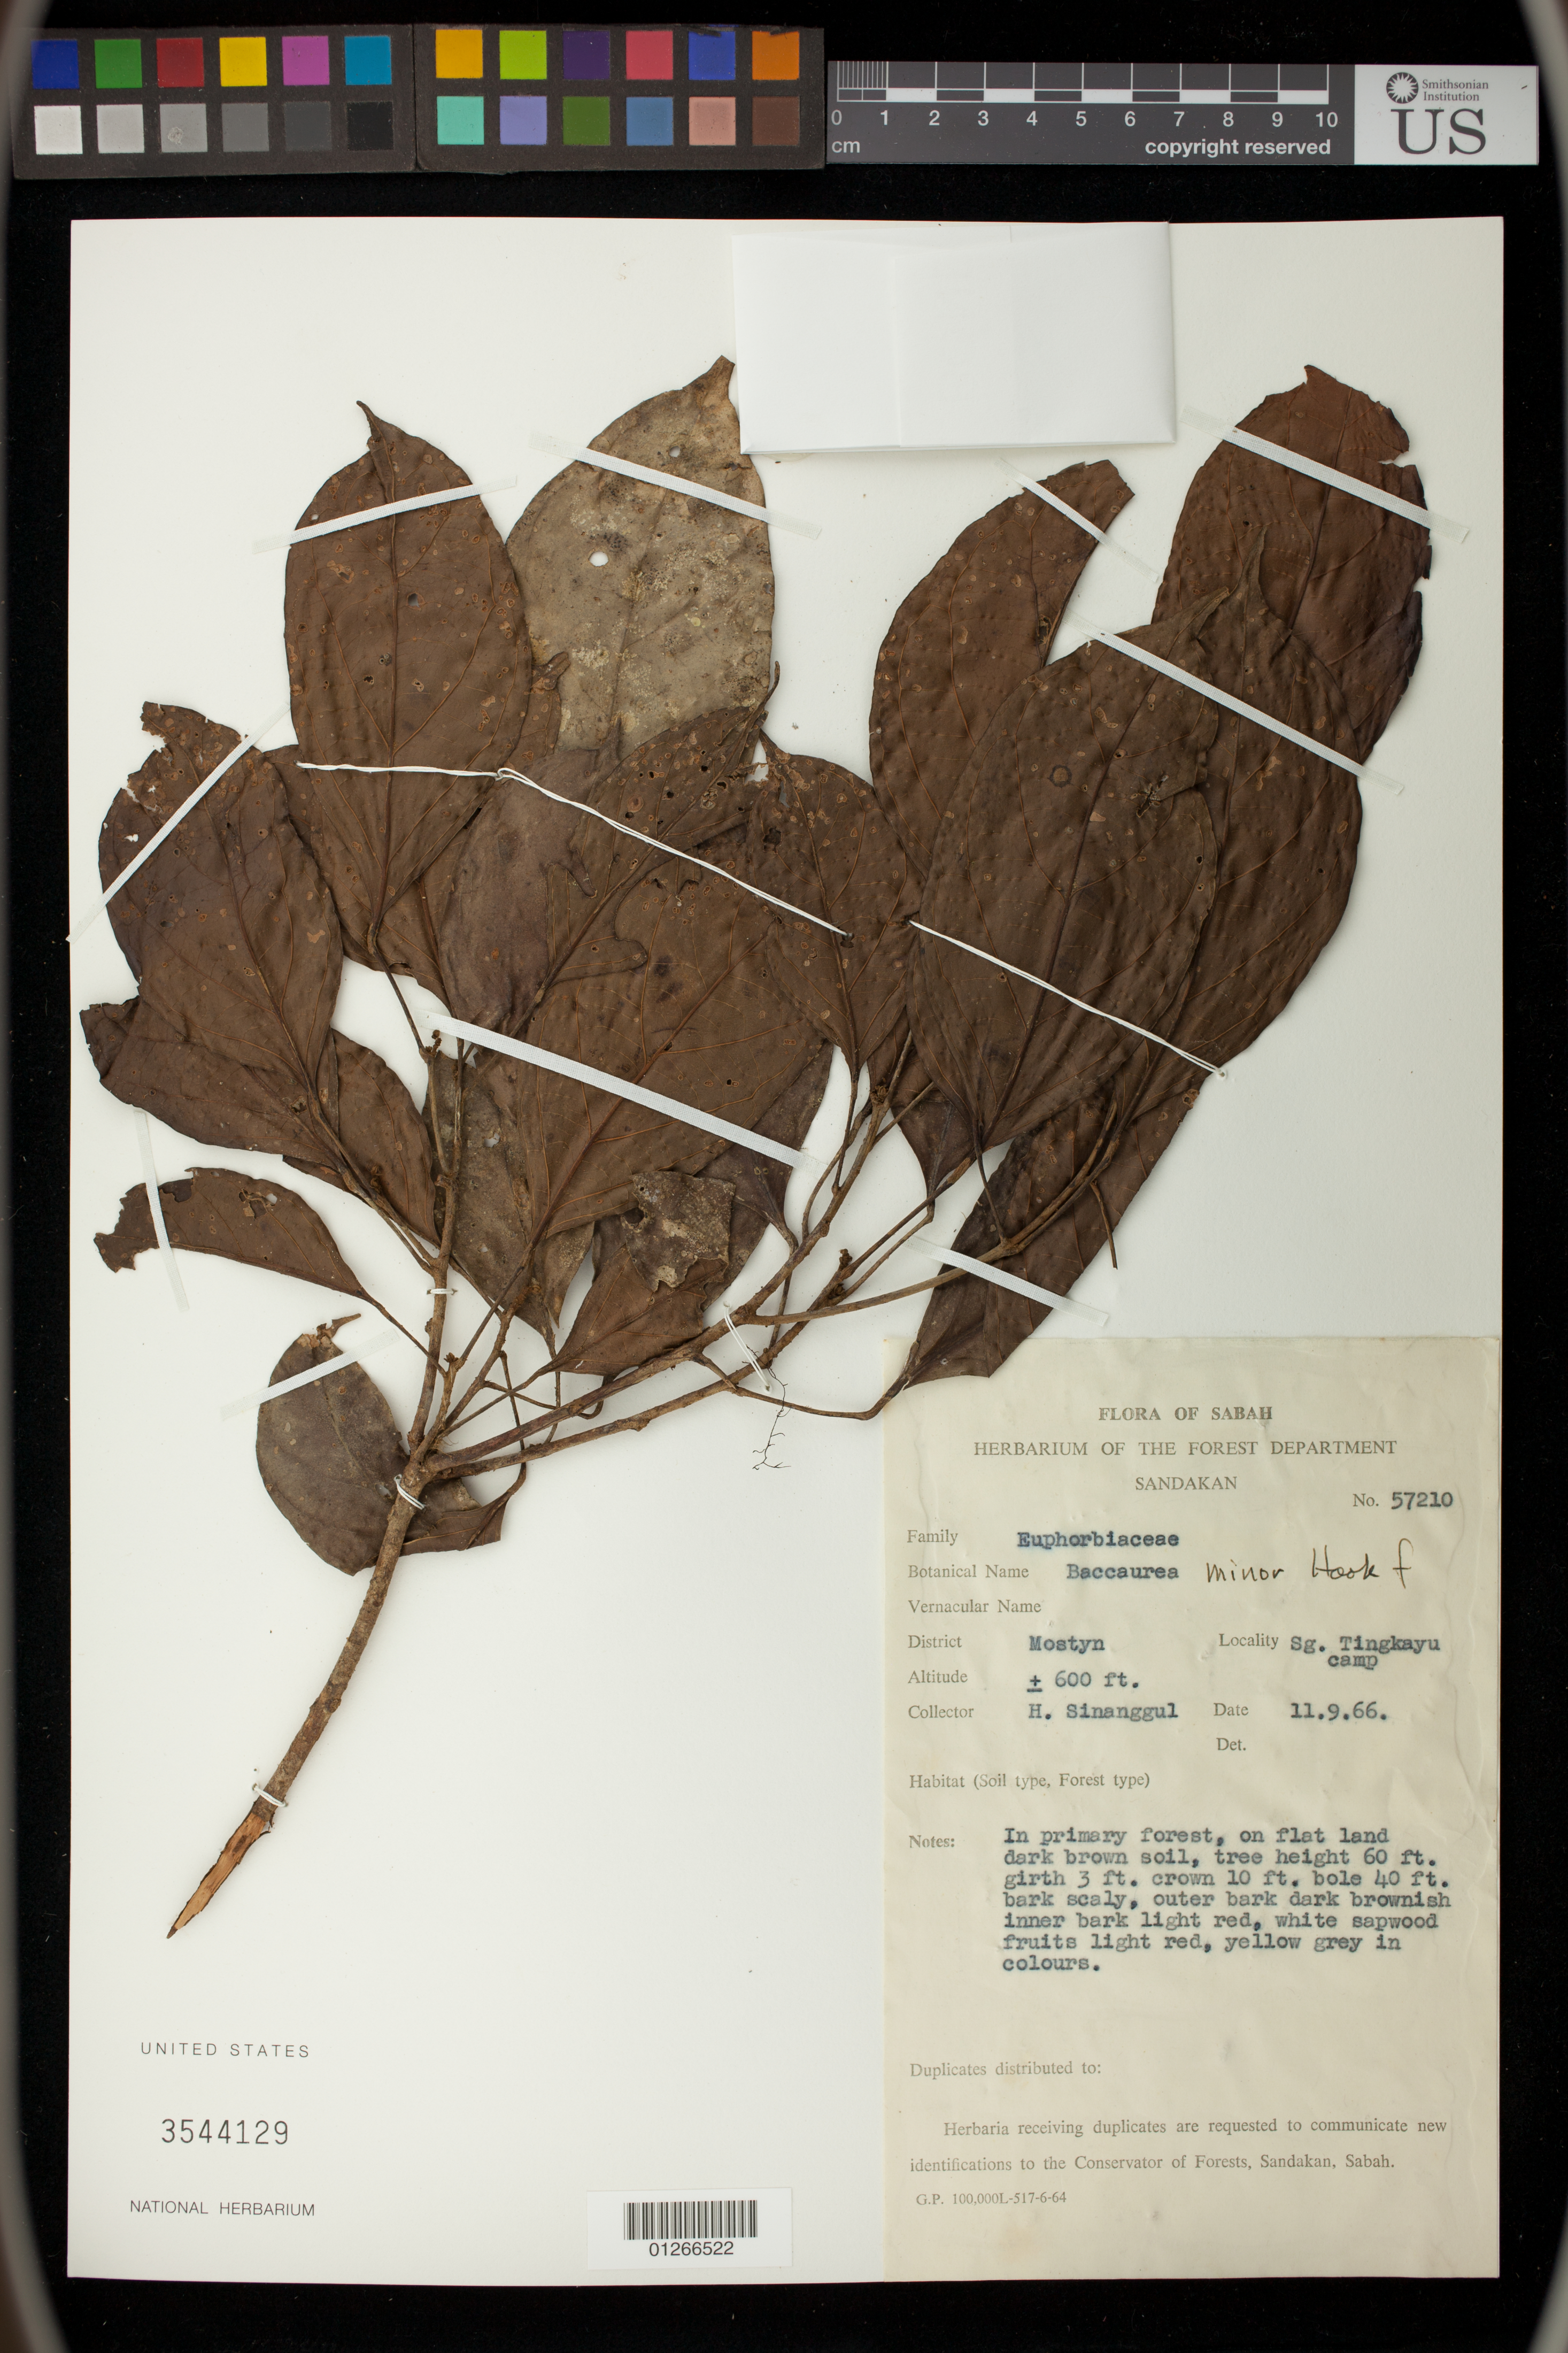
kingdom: Plantae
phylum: Tracheophyta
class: Magnoliopsida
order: Malpighiales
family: Phyllanthaceae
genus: Baccaurea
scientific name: Baccaurea minor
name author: Hook. f.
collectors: H. Sinanggul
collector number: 57210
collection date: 1966-09-11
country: Malaysia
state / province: Sabah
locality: Mostyn, Sg. Tingkayu camp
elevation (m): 183